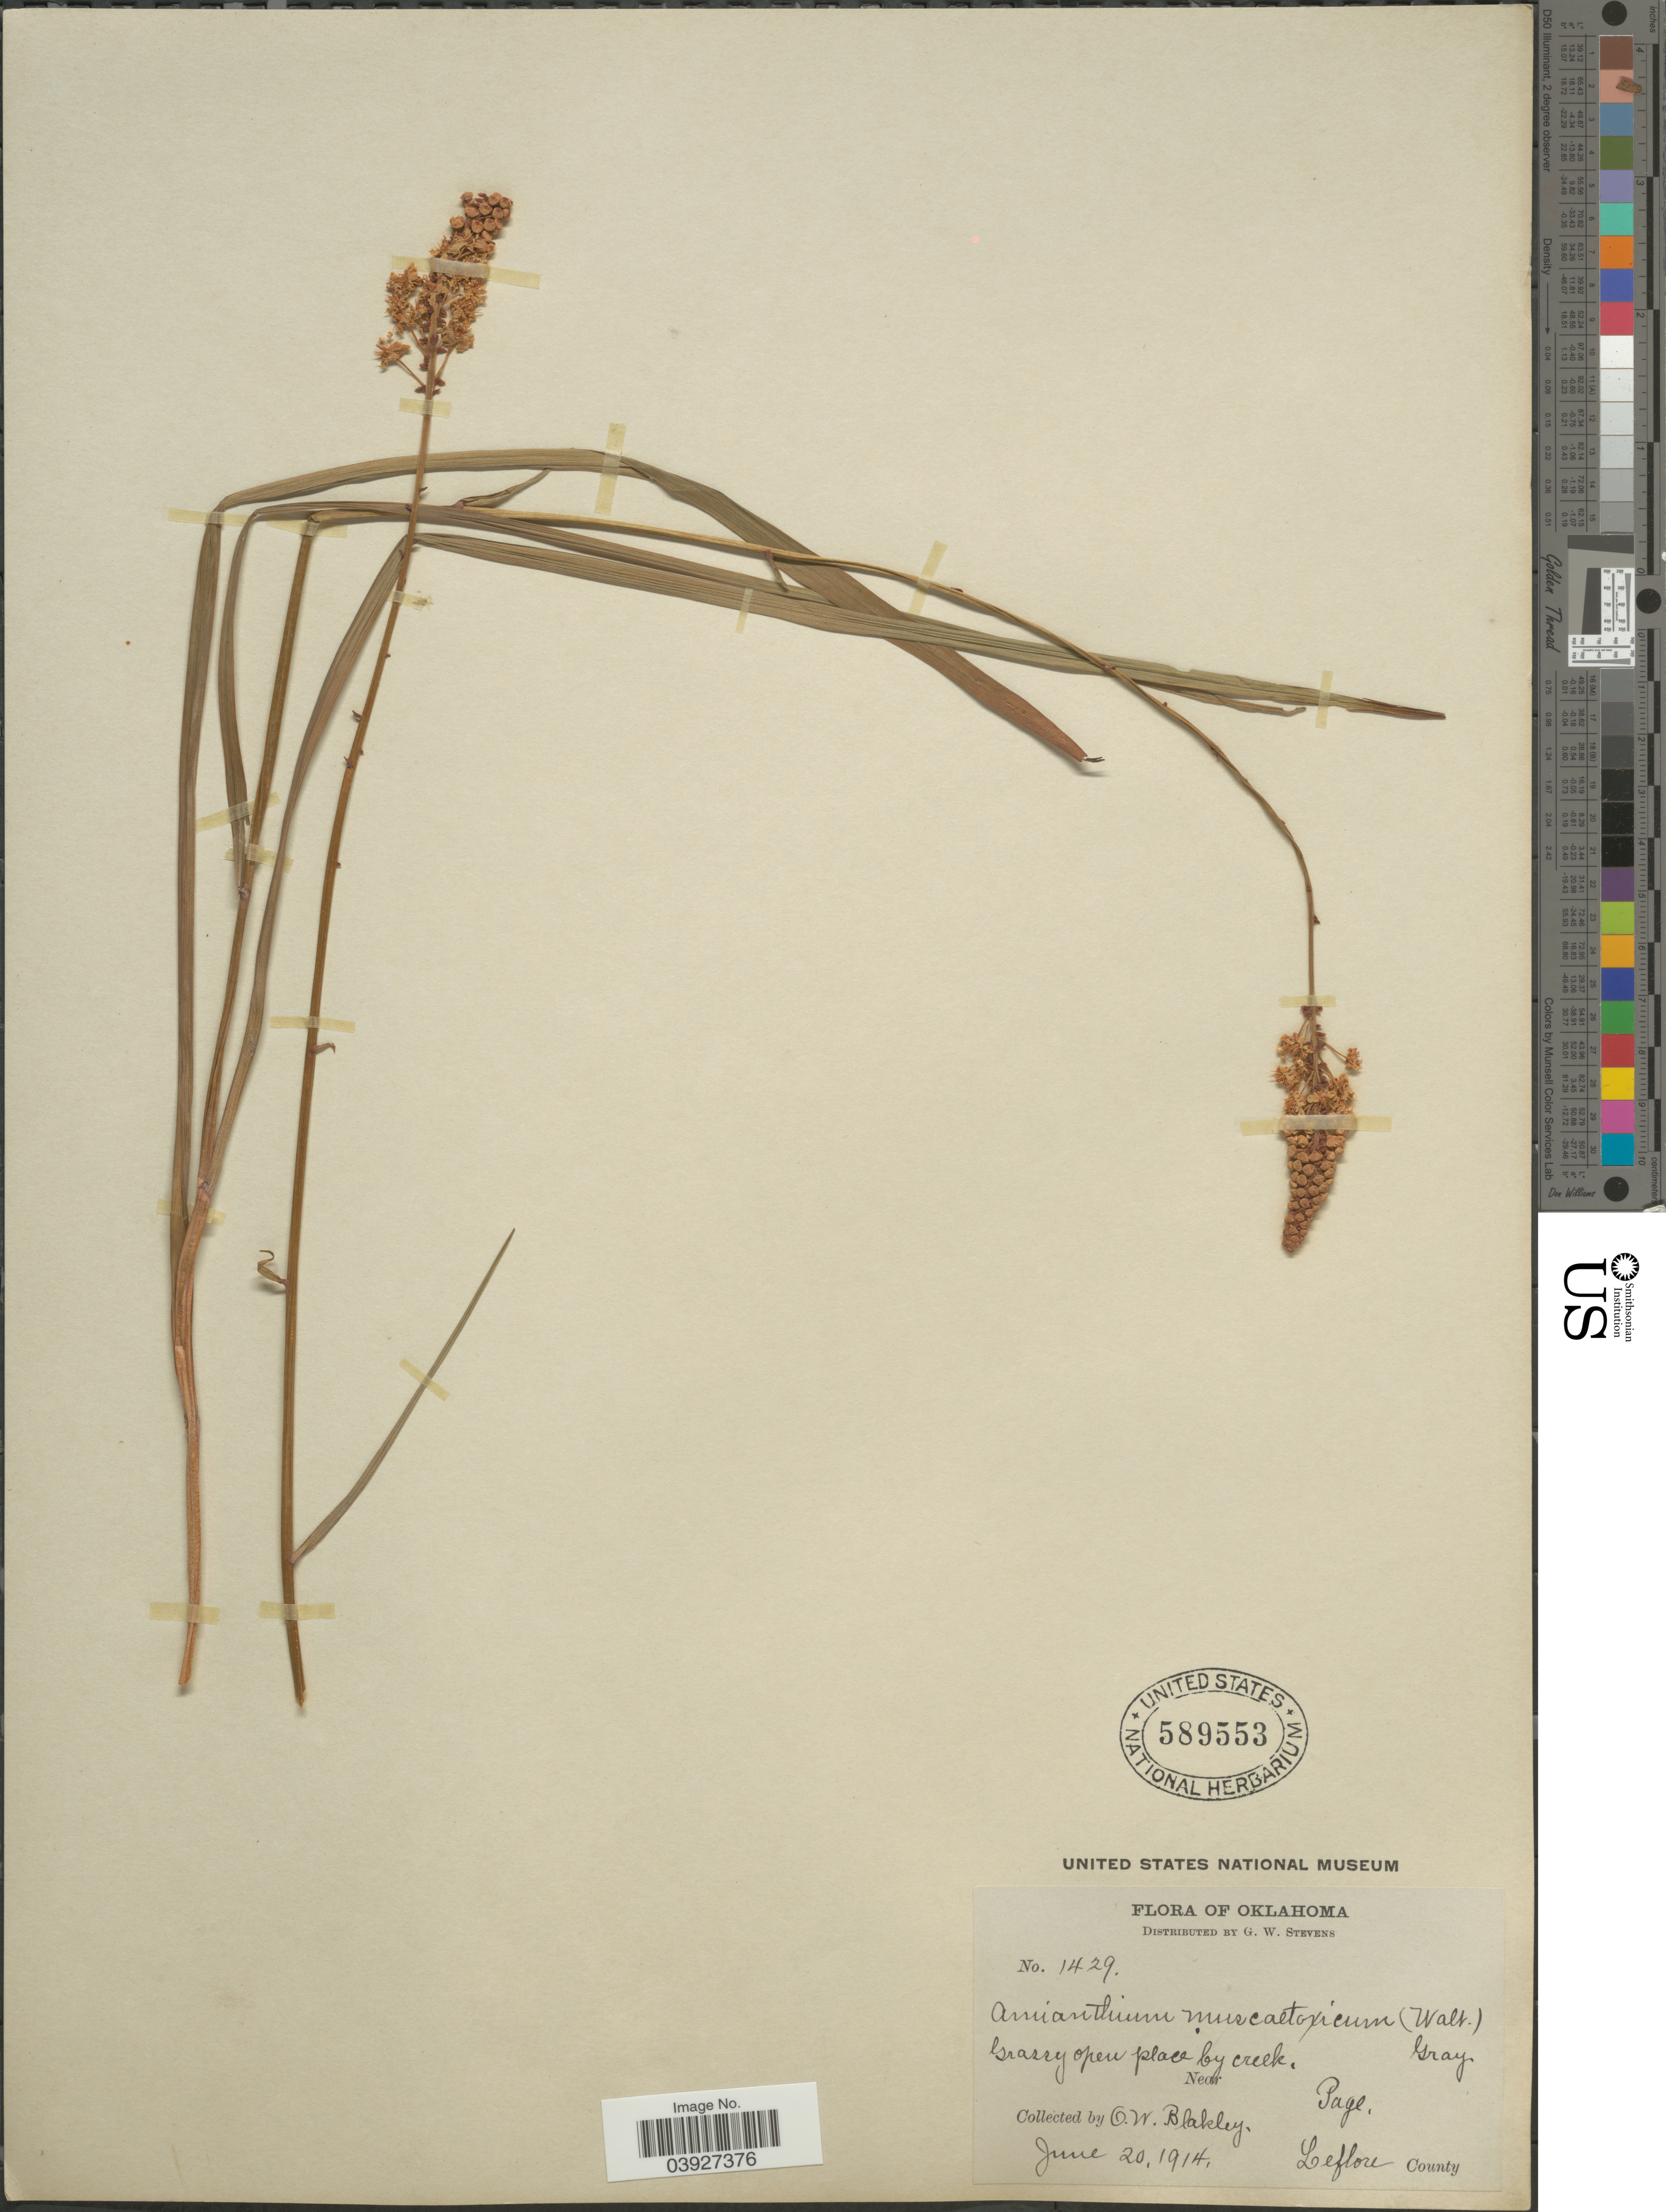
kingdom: Plantae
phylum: Tracheophyta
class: Liliopsida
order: Liliales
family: Melanthiaceae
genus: Amianthium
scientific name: Amianthium muscitoxicum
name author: (Walter) A. Gray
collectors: O. Blakley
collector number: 1429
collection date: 1914-06-20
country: United States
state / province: Oklahoma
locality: Near Page. Leflore County.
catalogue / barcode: US 589553